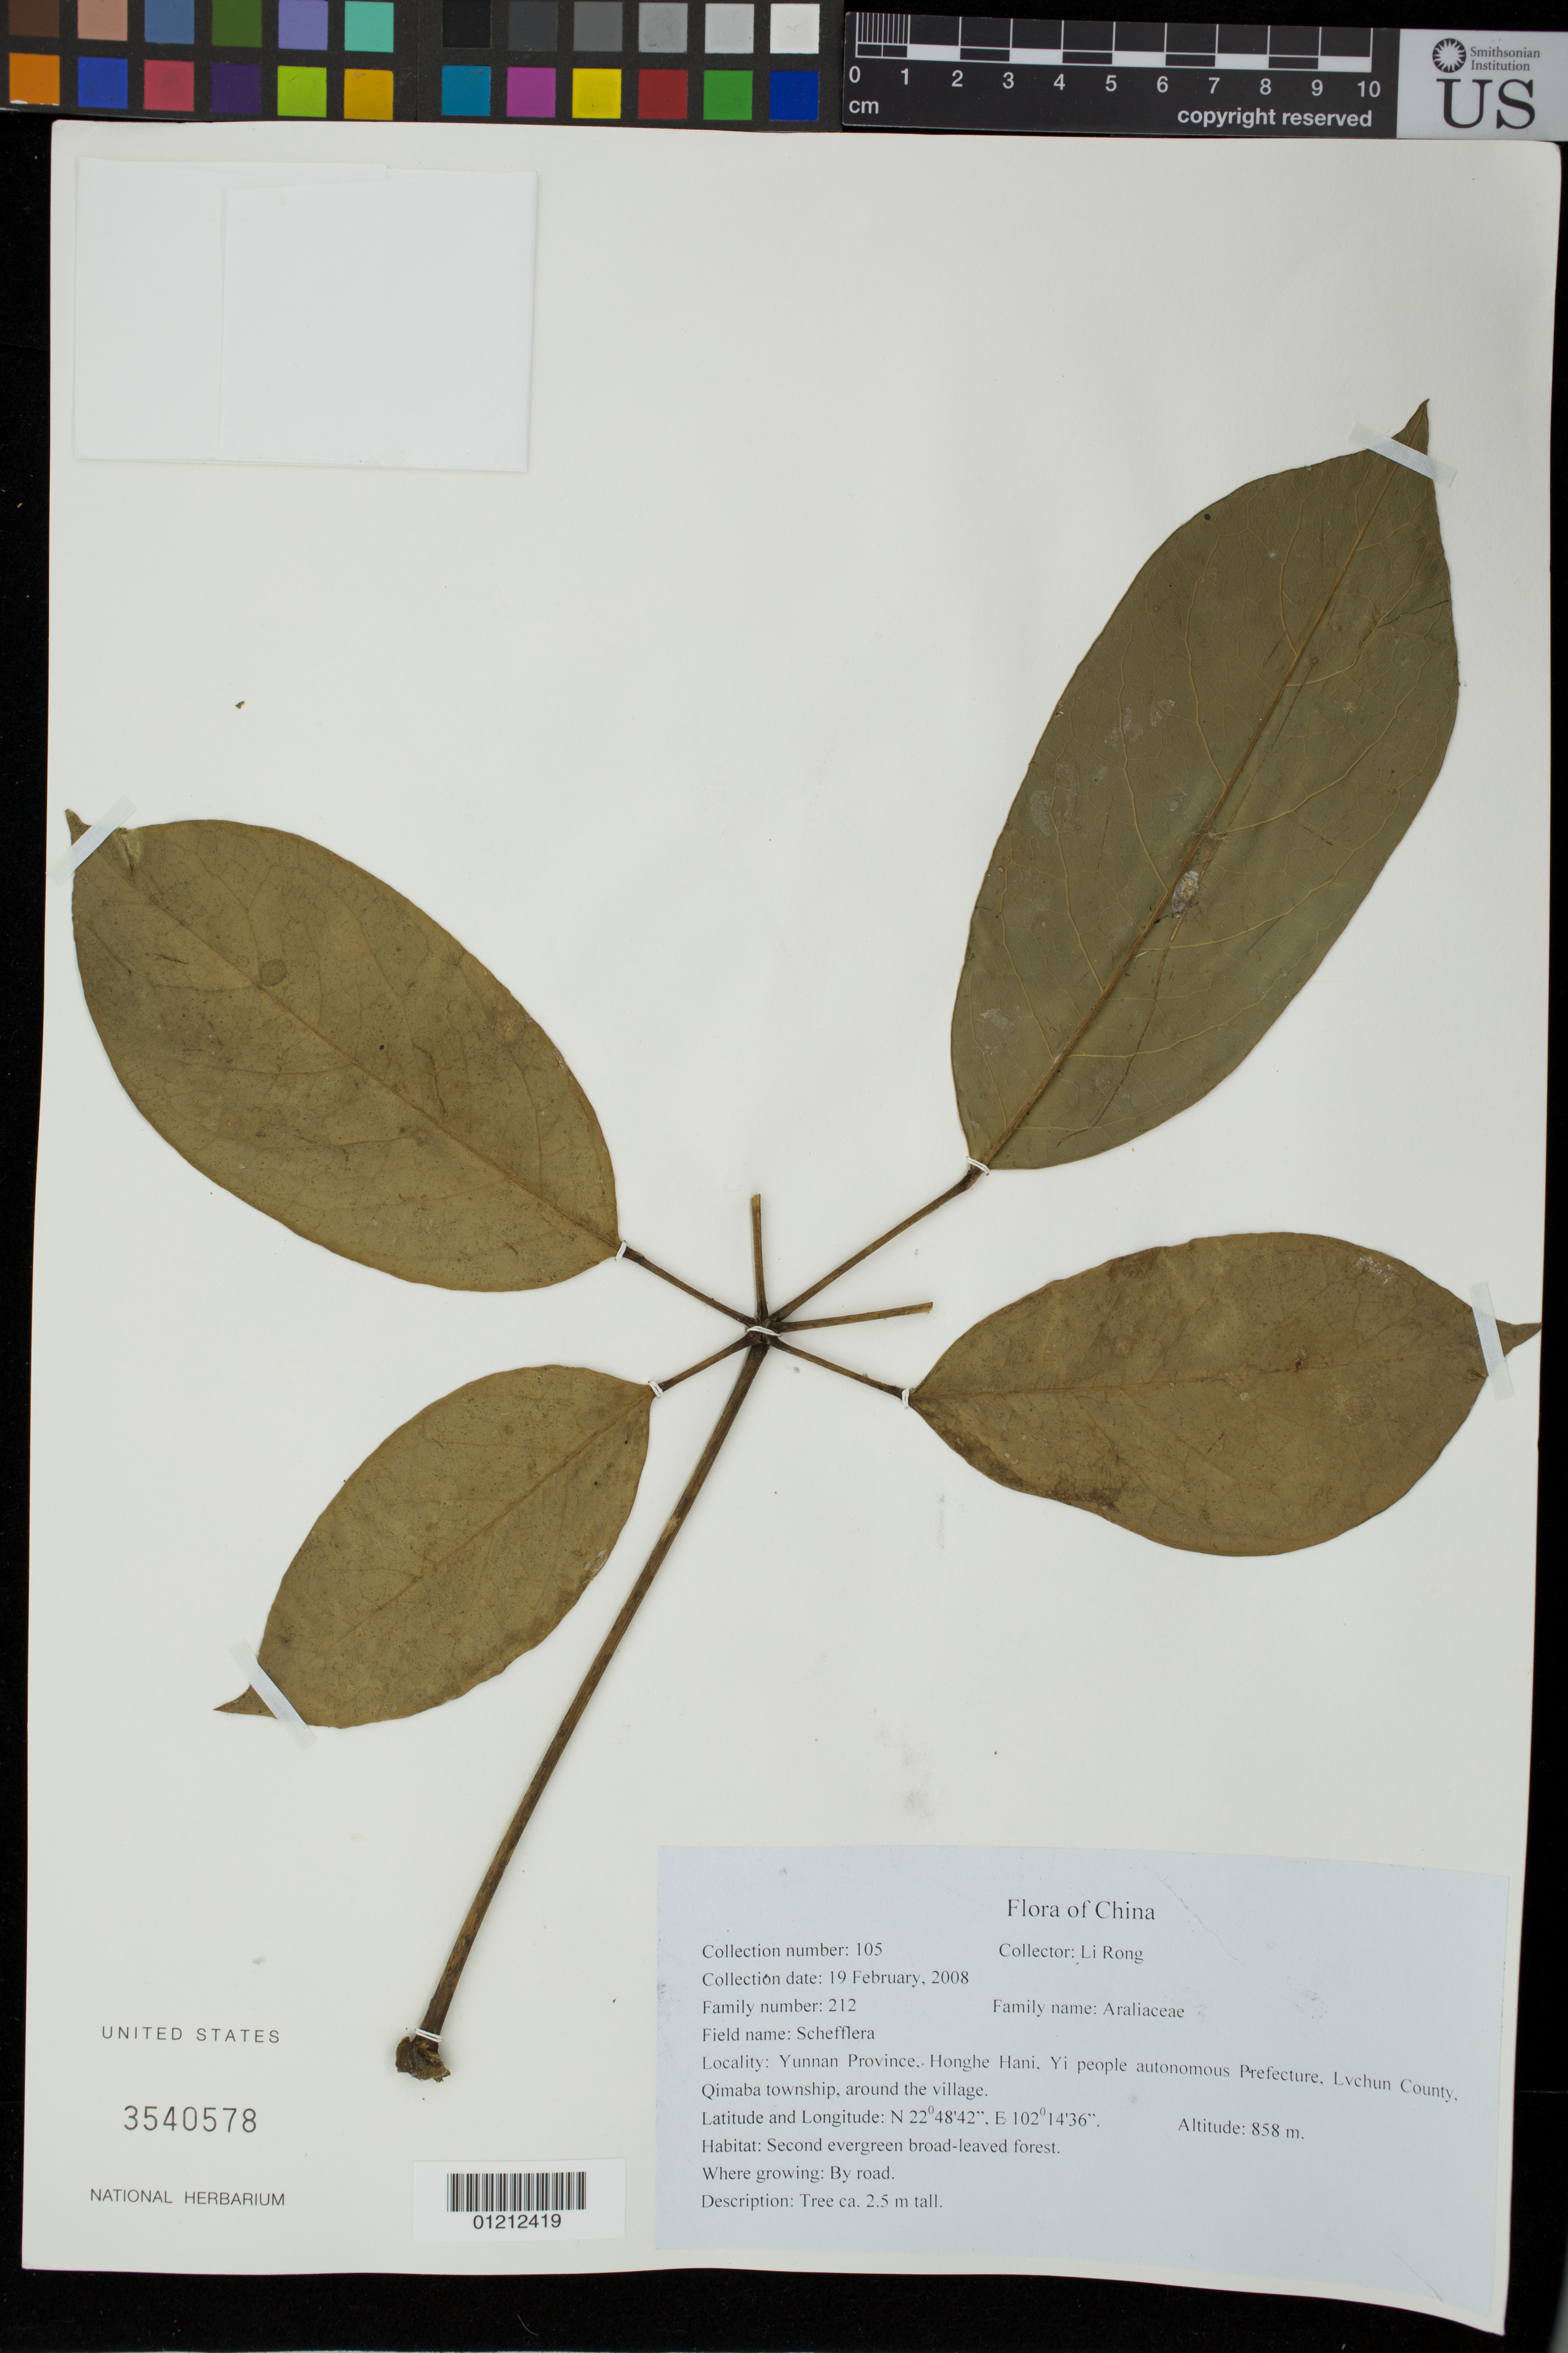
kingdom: Plantae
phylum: Tracheophyta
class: Magnoliopsida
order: Apiales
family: Araliaceae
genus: Schefflera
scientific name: Schefflera sp.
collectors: R. Li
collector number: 105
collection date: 2008-02-19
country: China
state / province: Yunnan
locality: Honghe Hani, Yi people autonomous Prefecture, Lvchun County, Qimaba township, around the village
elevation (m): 858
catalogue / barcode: US 3540578